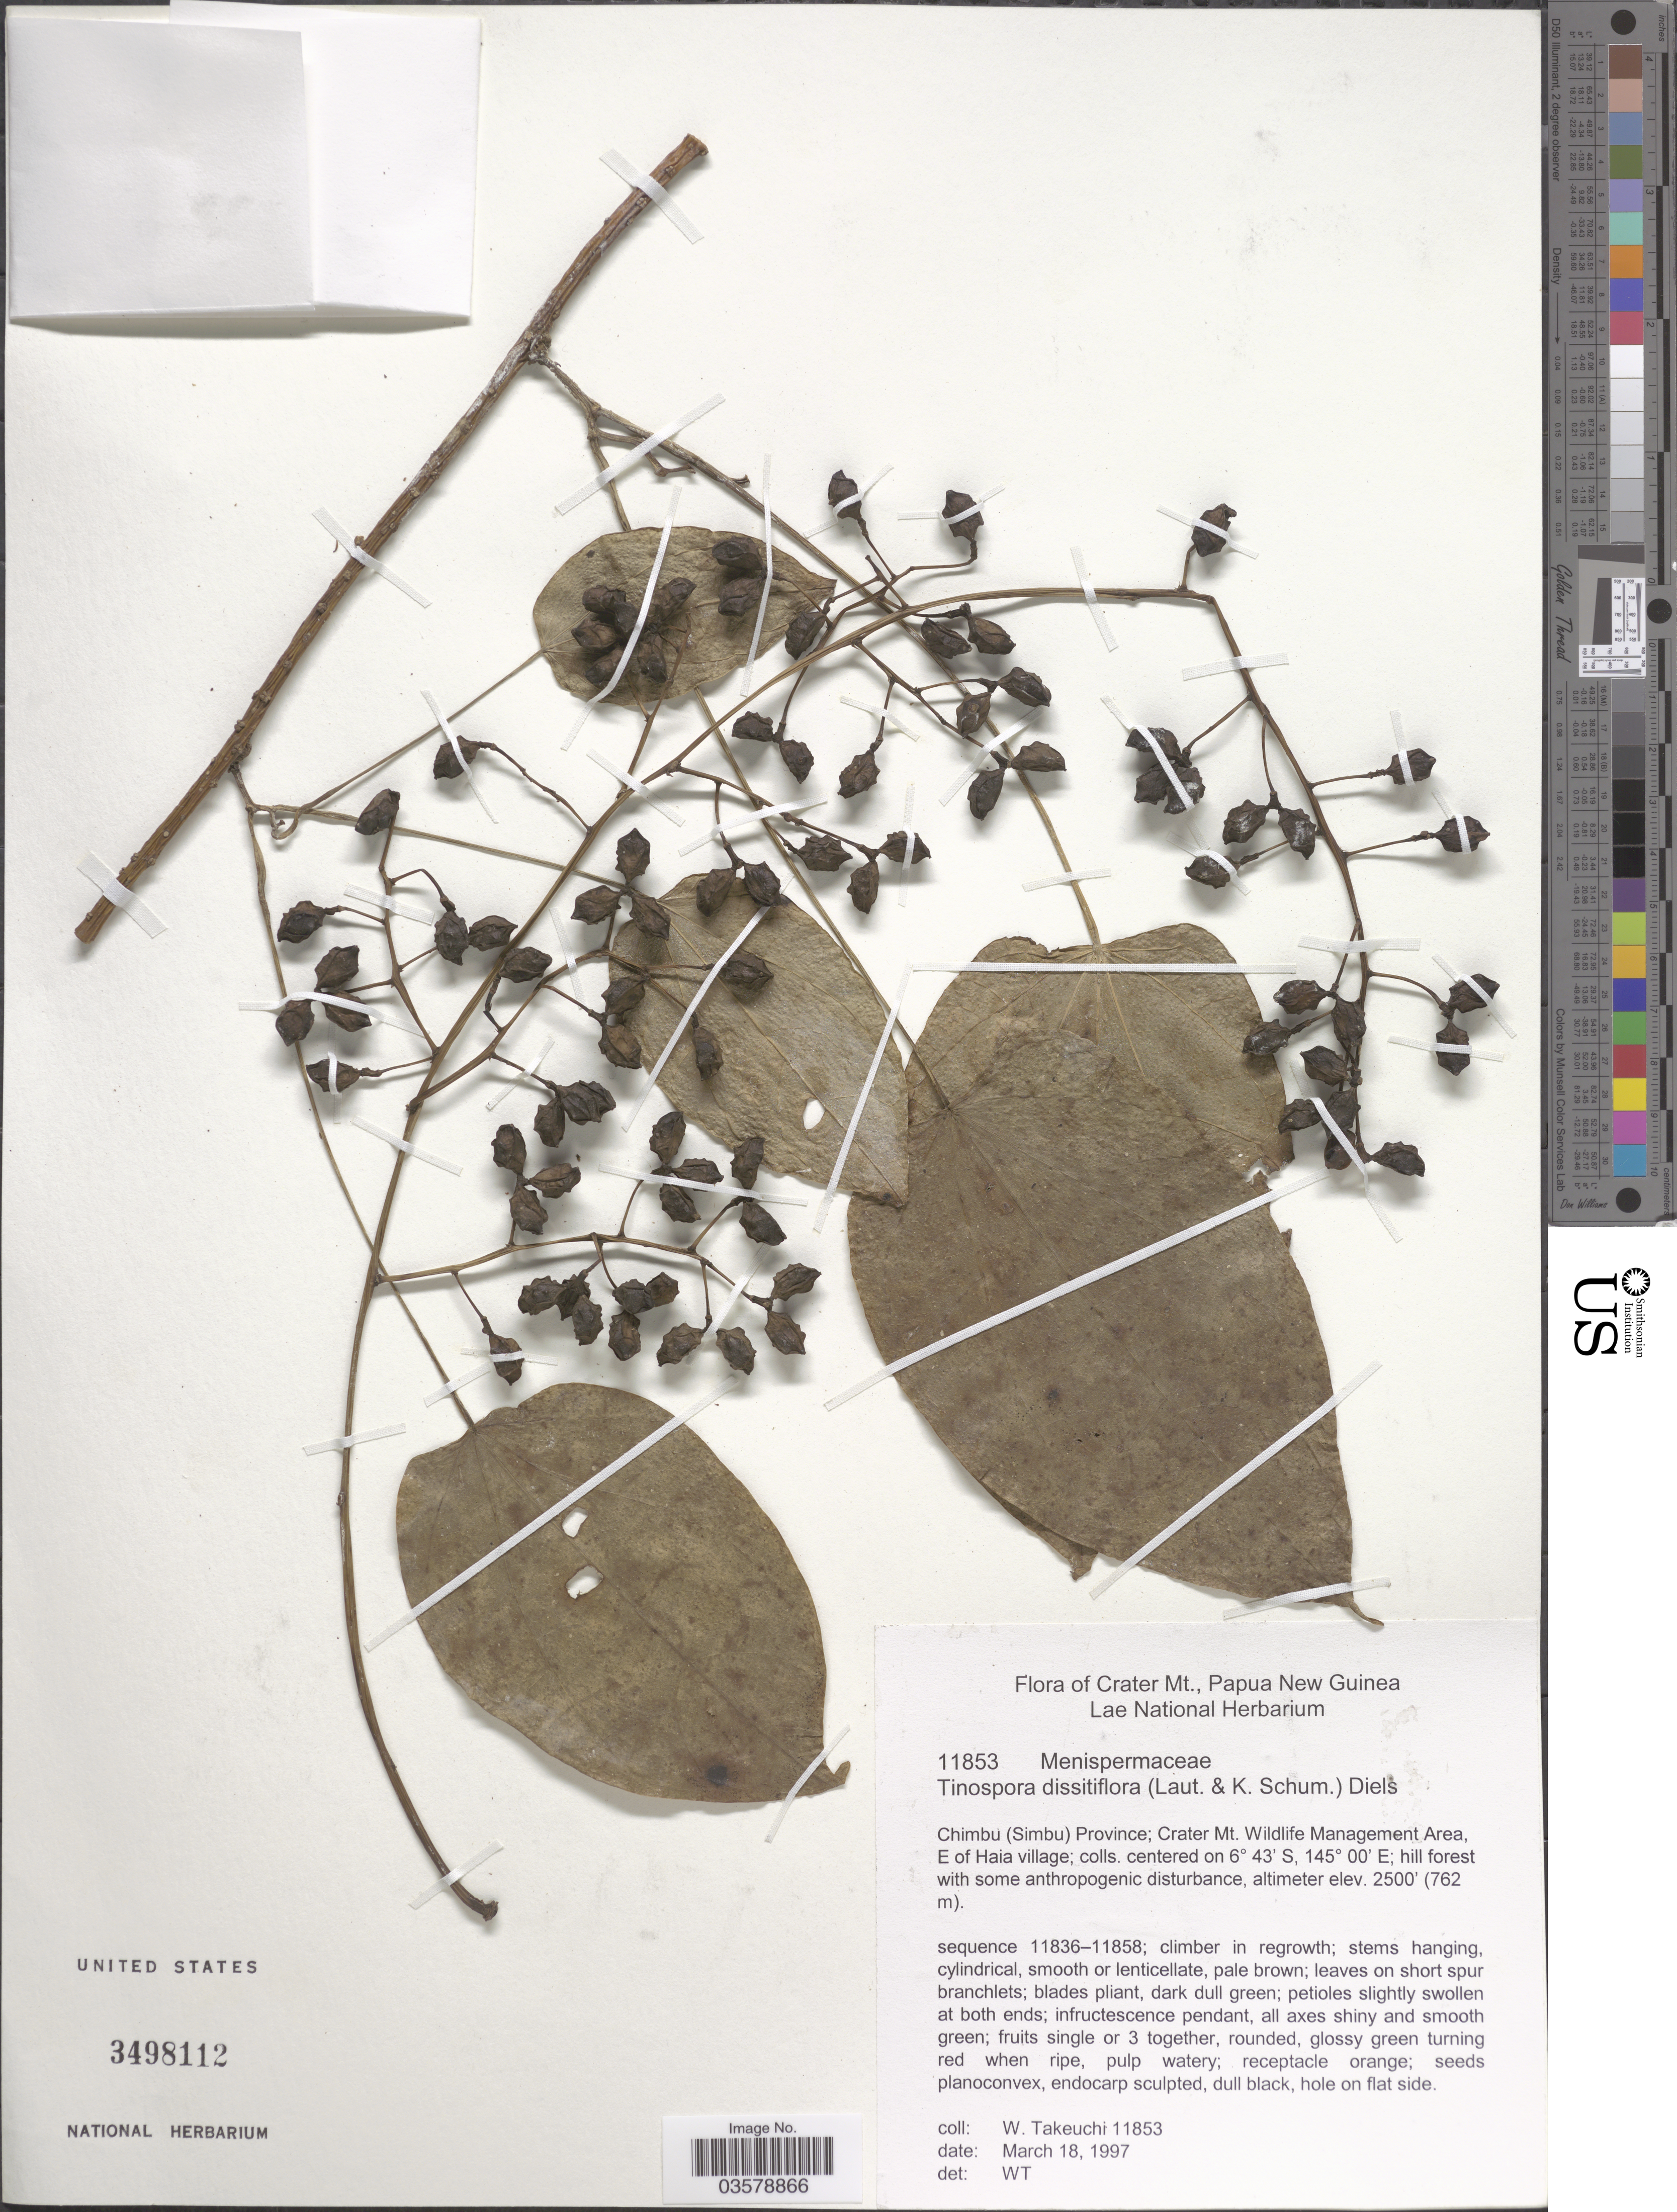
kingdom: Plantae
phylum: Tracheophyta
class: Magnoliopsida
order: Ranunculales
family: Menispermaceae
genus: Tinospora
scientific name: Tinospora dissitiflora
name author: Diels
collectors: W. Takeuchi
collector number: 11853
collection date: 1997-03-18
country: Papua New Guinea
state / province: Chimbu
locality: Crater Mt. Chimbu (Simbu) Province; Crater Mt. Wildlife Management Area, E of Haia village.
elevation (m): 762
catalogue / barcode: US 3498112